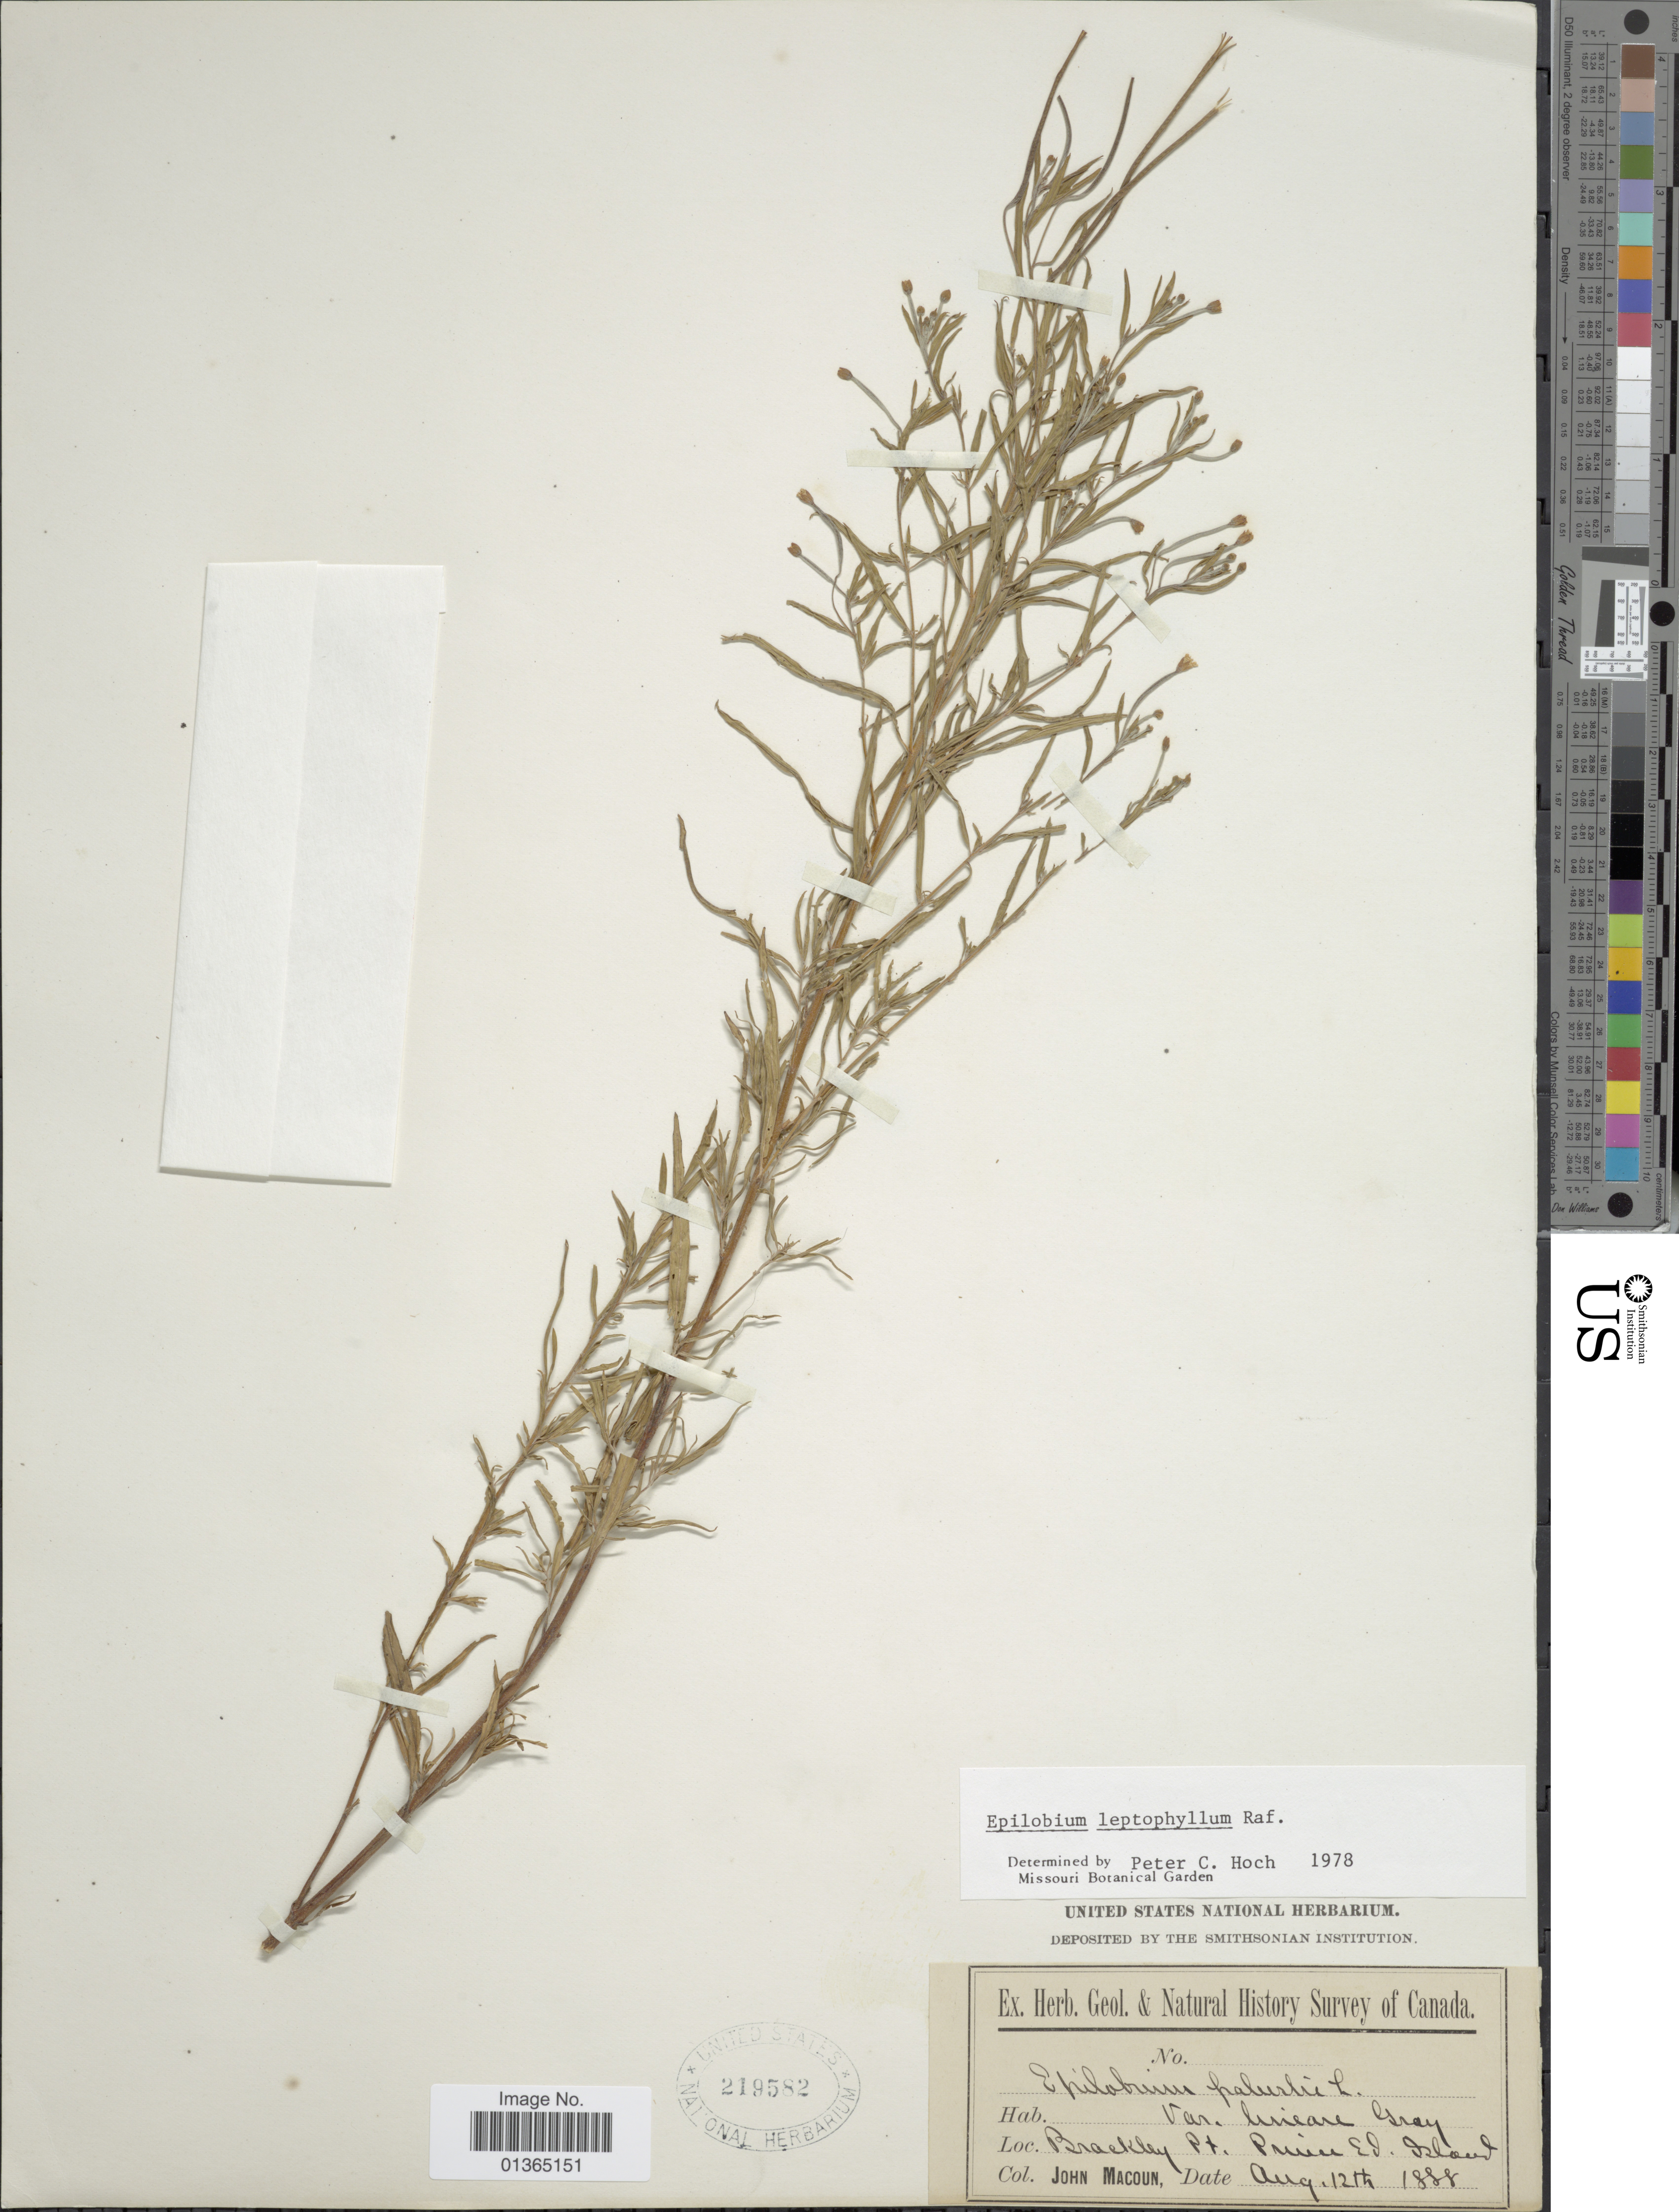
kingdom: Plantae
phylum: Tracheophyta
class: Magnoliopsida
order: Myrtales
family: Onagraceae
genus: Epilobium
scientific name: Epilobium leptophyllum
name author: Raf.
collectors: J. Macoun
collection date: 1888-08-12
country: Canada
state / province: Prince Edward Island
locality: Brackley Pt.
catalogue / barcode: US 219582